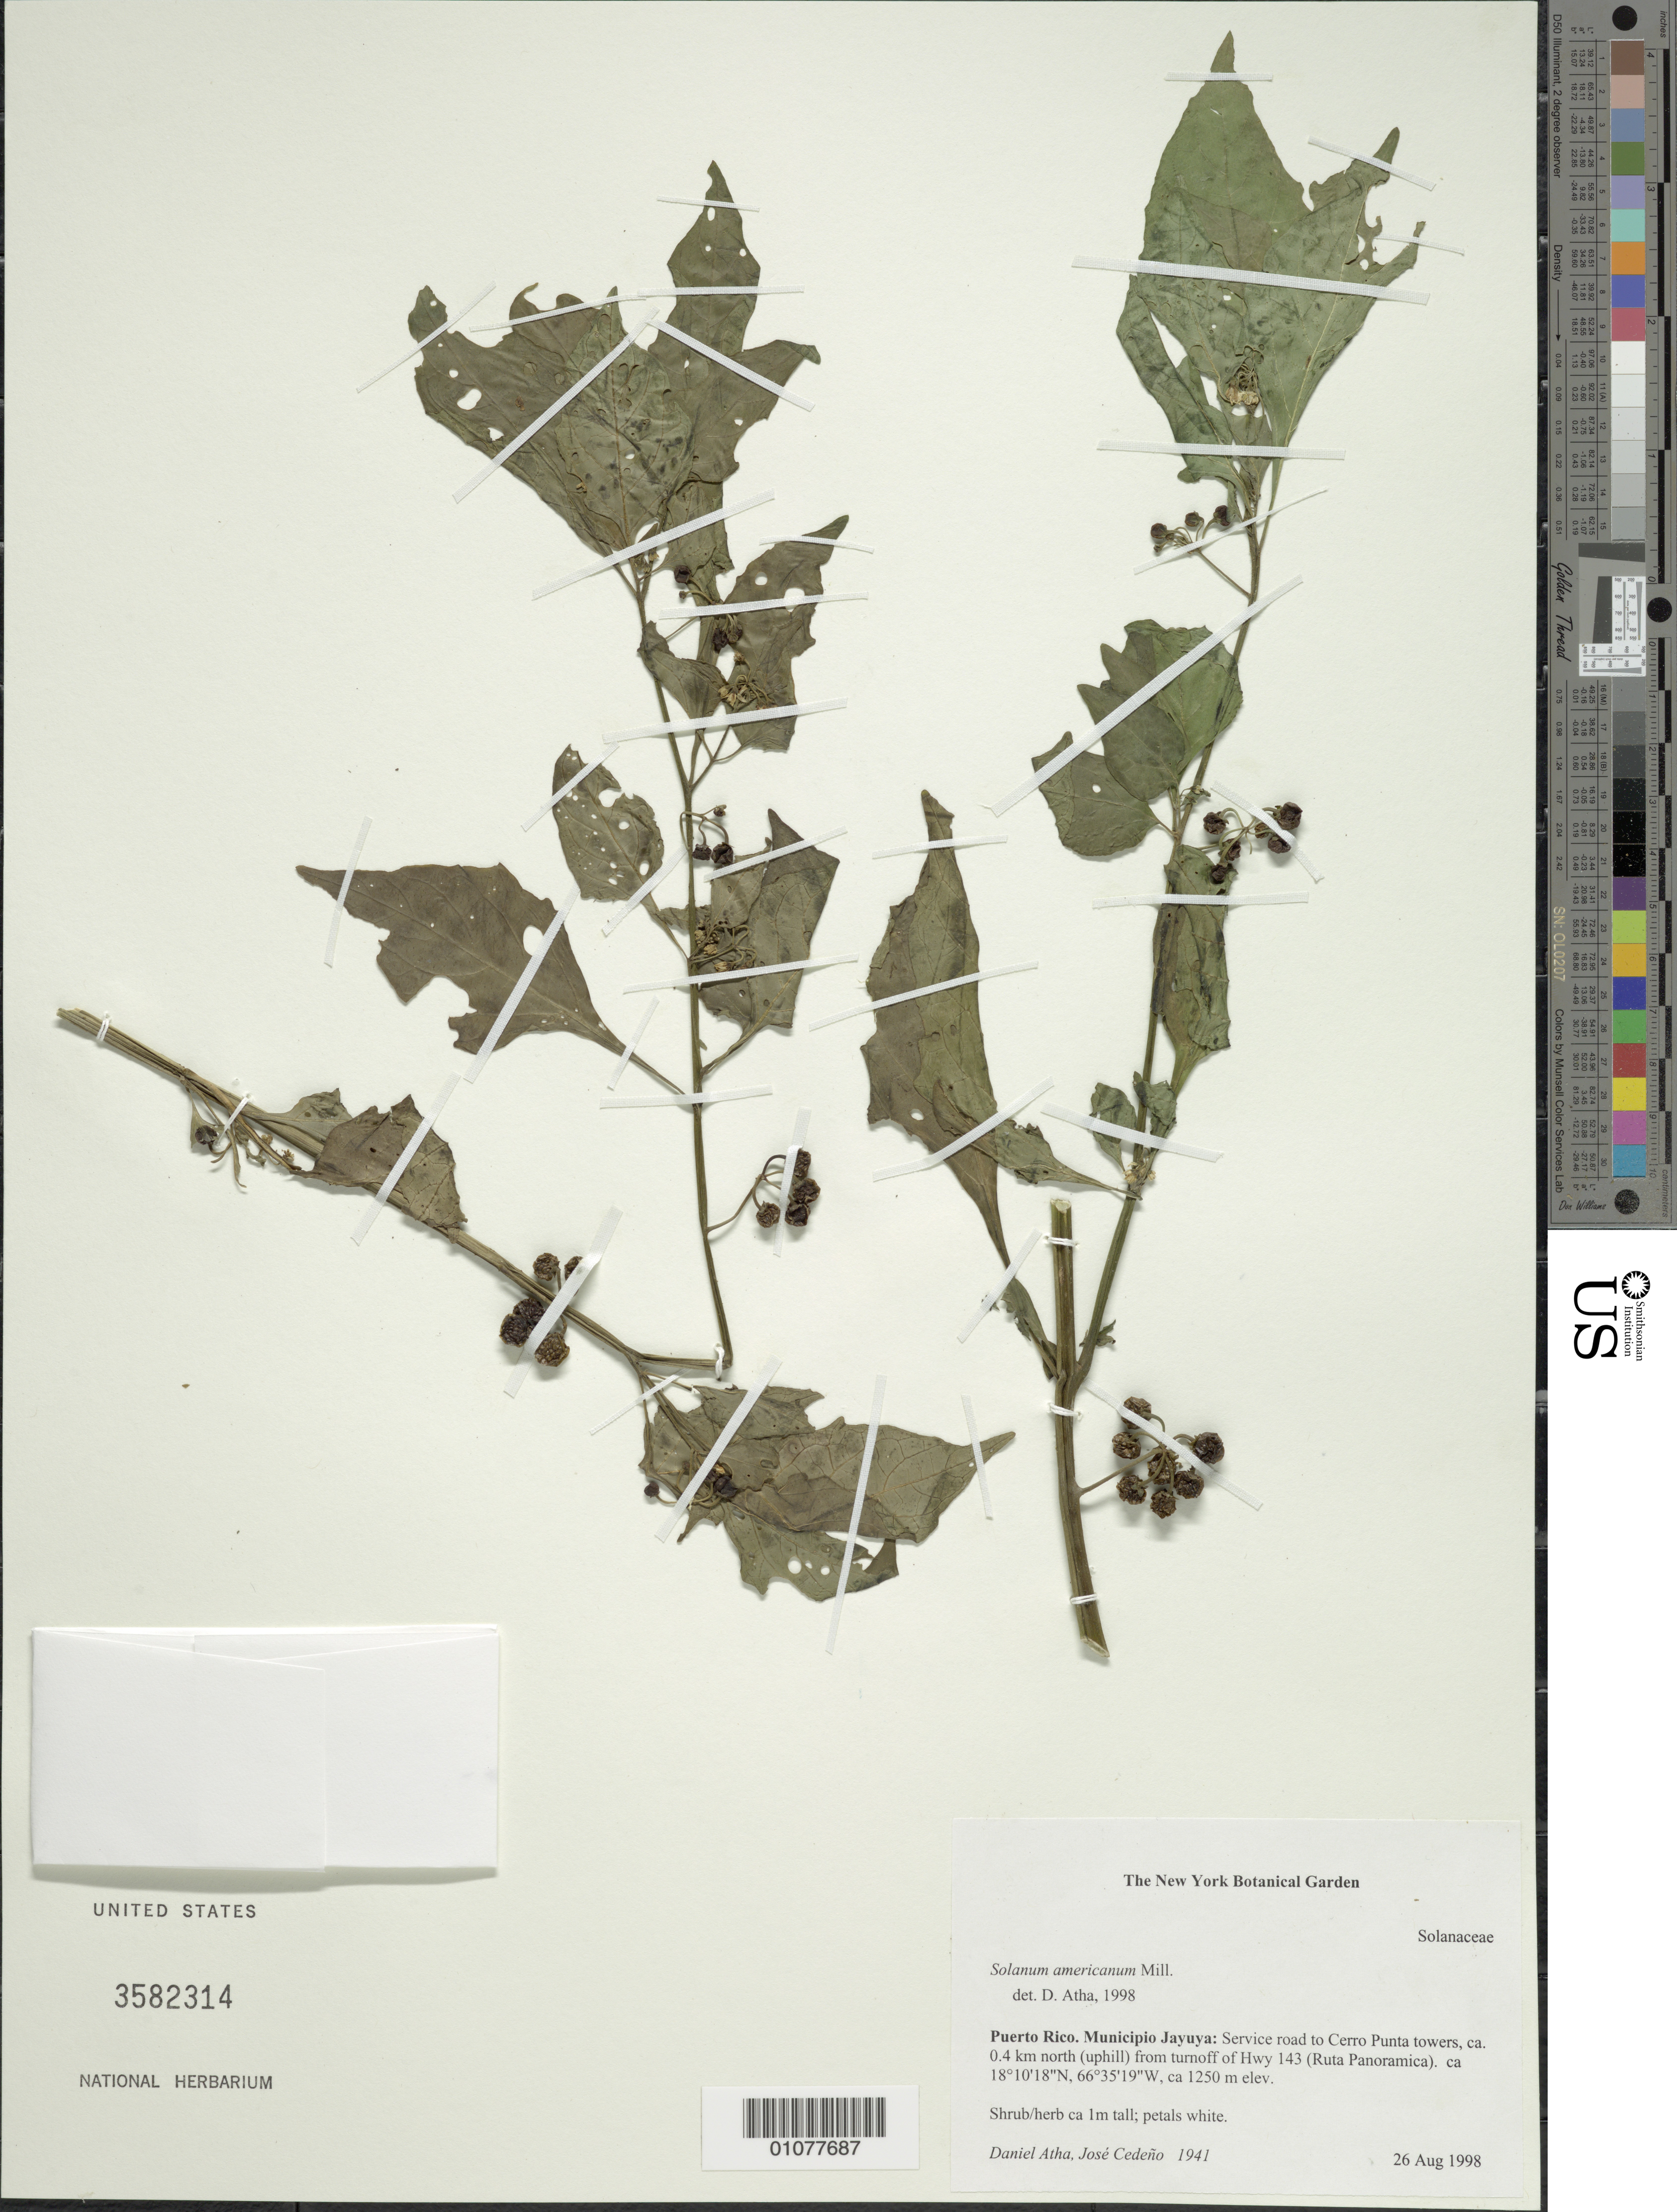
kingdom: Plantae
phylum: Tracheophyta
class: Magnoliopsida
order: Solanales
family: Solanaceae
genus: Solanum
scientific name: Solanum americanum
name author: Mill.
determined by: Atha, D.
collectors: D. Atha & J. A. Cedeño M.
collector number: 1941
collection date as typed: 26 Aug 1998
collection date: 1998-08-26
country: Puerto Rico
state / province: Jayuya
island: Puerto Rico I.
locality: Municipio Jayuya; service road to Cerro Punta towers, ca. 0.4 km N (uphill) from turnoff of Hwy 143.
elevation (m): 1250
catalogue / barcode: US 3582314